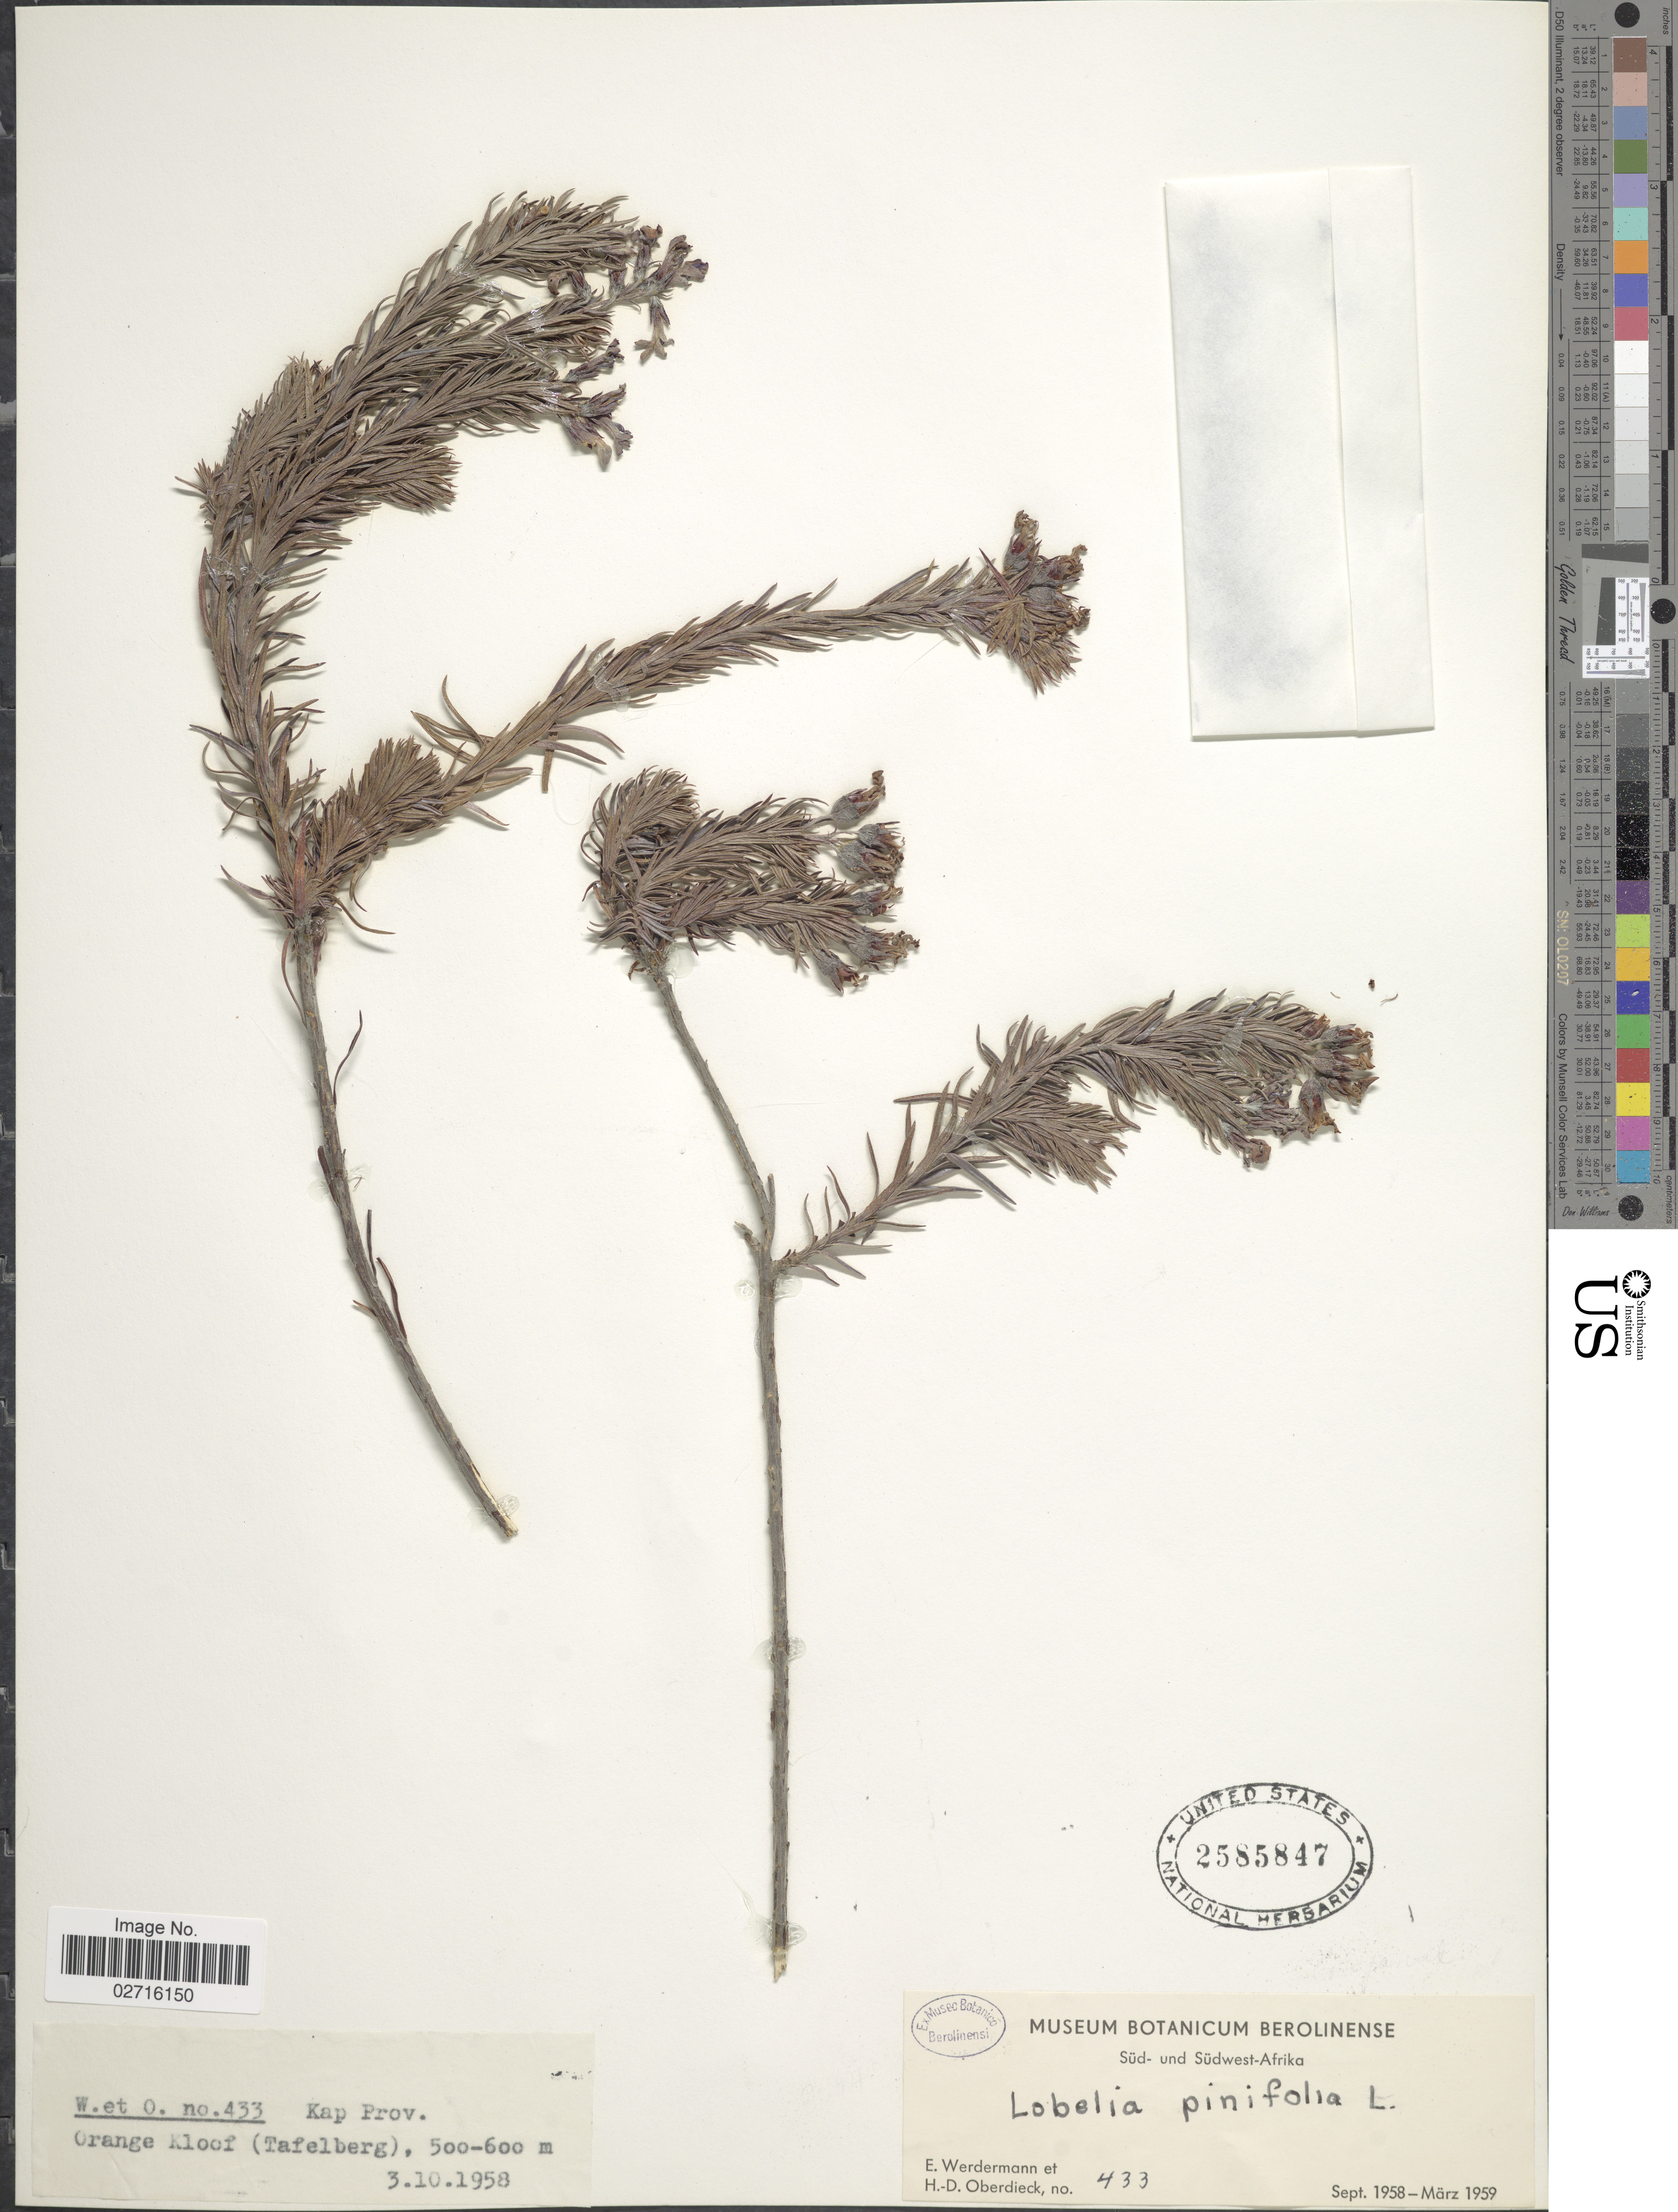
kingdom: Plantae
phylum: Tracheophyta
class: Magnoliopsida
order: Asterales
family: Campanulaceae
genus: Lobelia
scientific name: Lobelia pinifolia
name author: L.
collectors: E. Werdermann & H. Oberdieck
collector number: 433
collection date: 1958-10-03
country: South Africa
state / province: Western Cape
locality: Süd- und Südwest-Afrika, Kap Prov. Orange Kloof (Tafelberg)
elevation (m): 500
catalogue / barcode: US 2585847